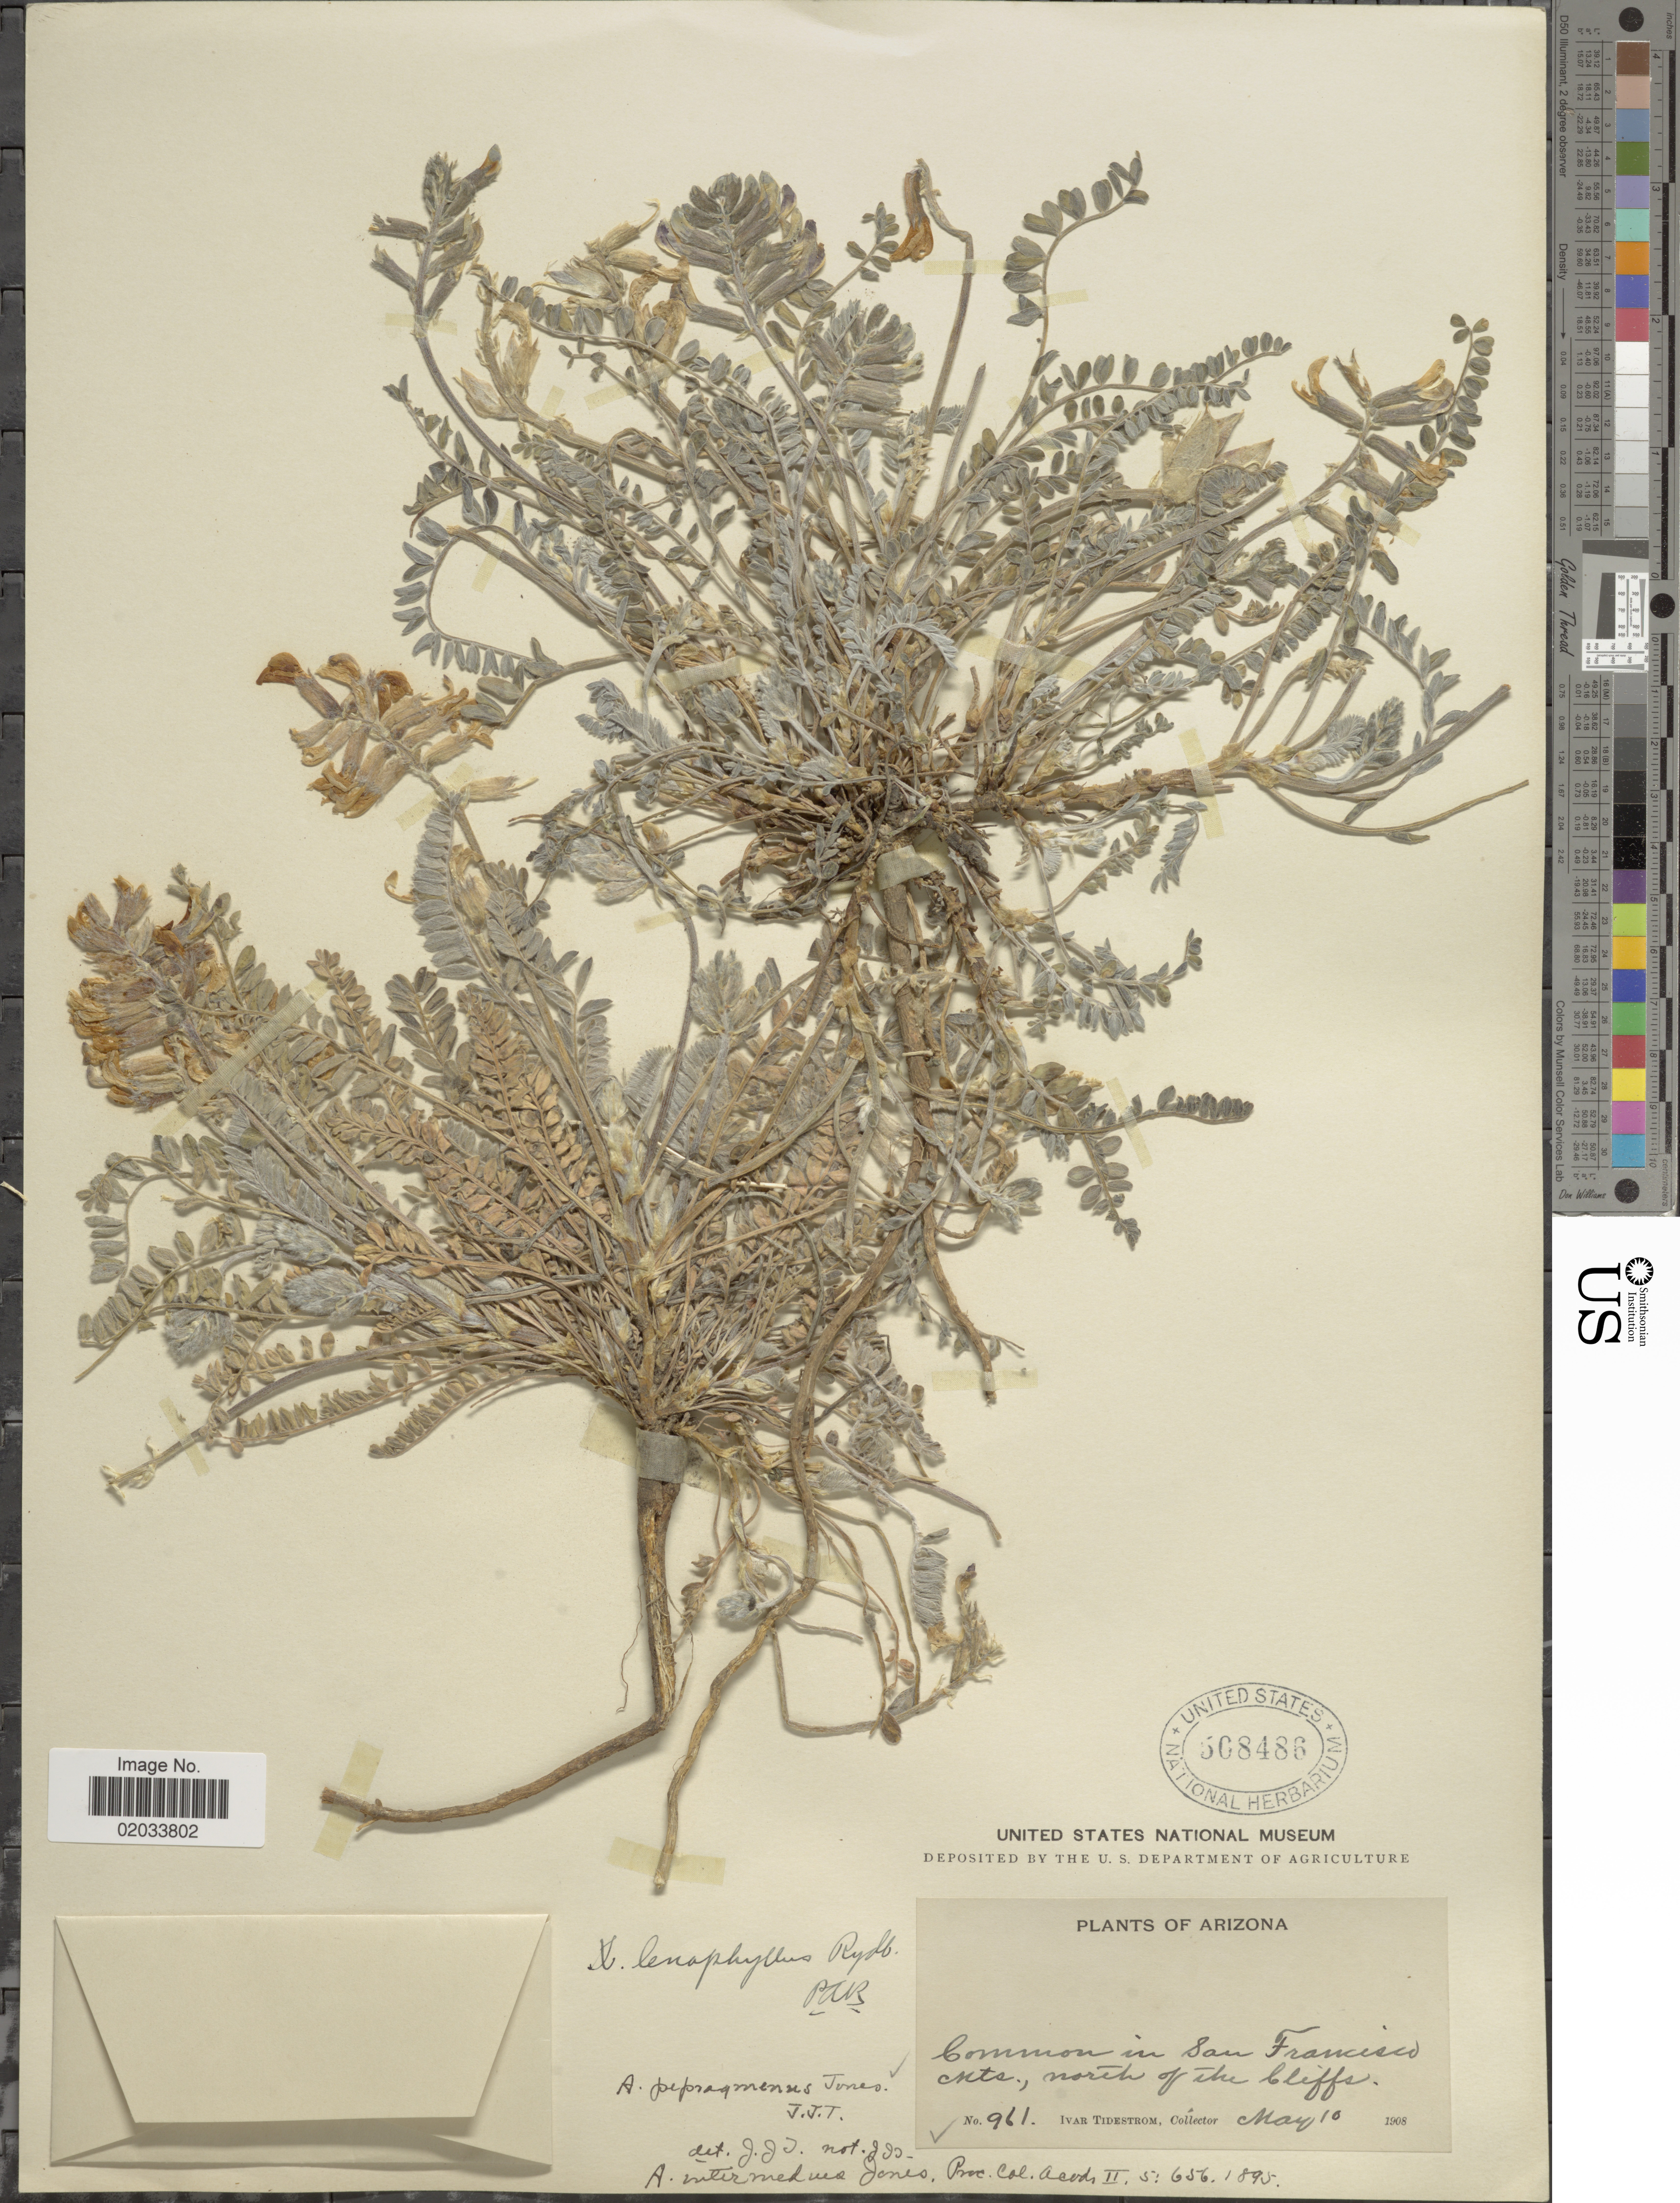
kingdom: Plantae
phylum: Tracheophyta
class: Magnoliopsida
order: Fabales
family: Fabaceae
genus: Astragalus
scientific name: Astragalus pephragmenus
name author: M.E. Jones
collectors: I. F. Tidestrom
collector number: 961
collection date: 1908-05-10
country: United States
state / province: Arizona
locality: Common in San Francisco Mts., north of the Cliffs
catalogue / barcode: US 568486